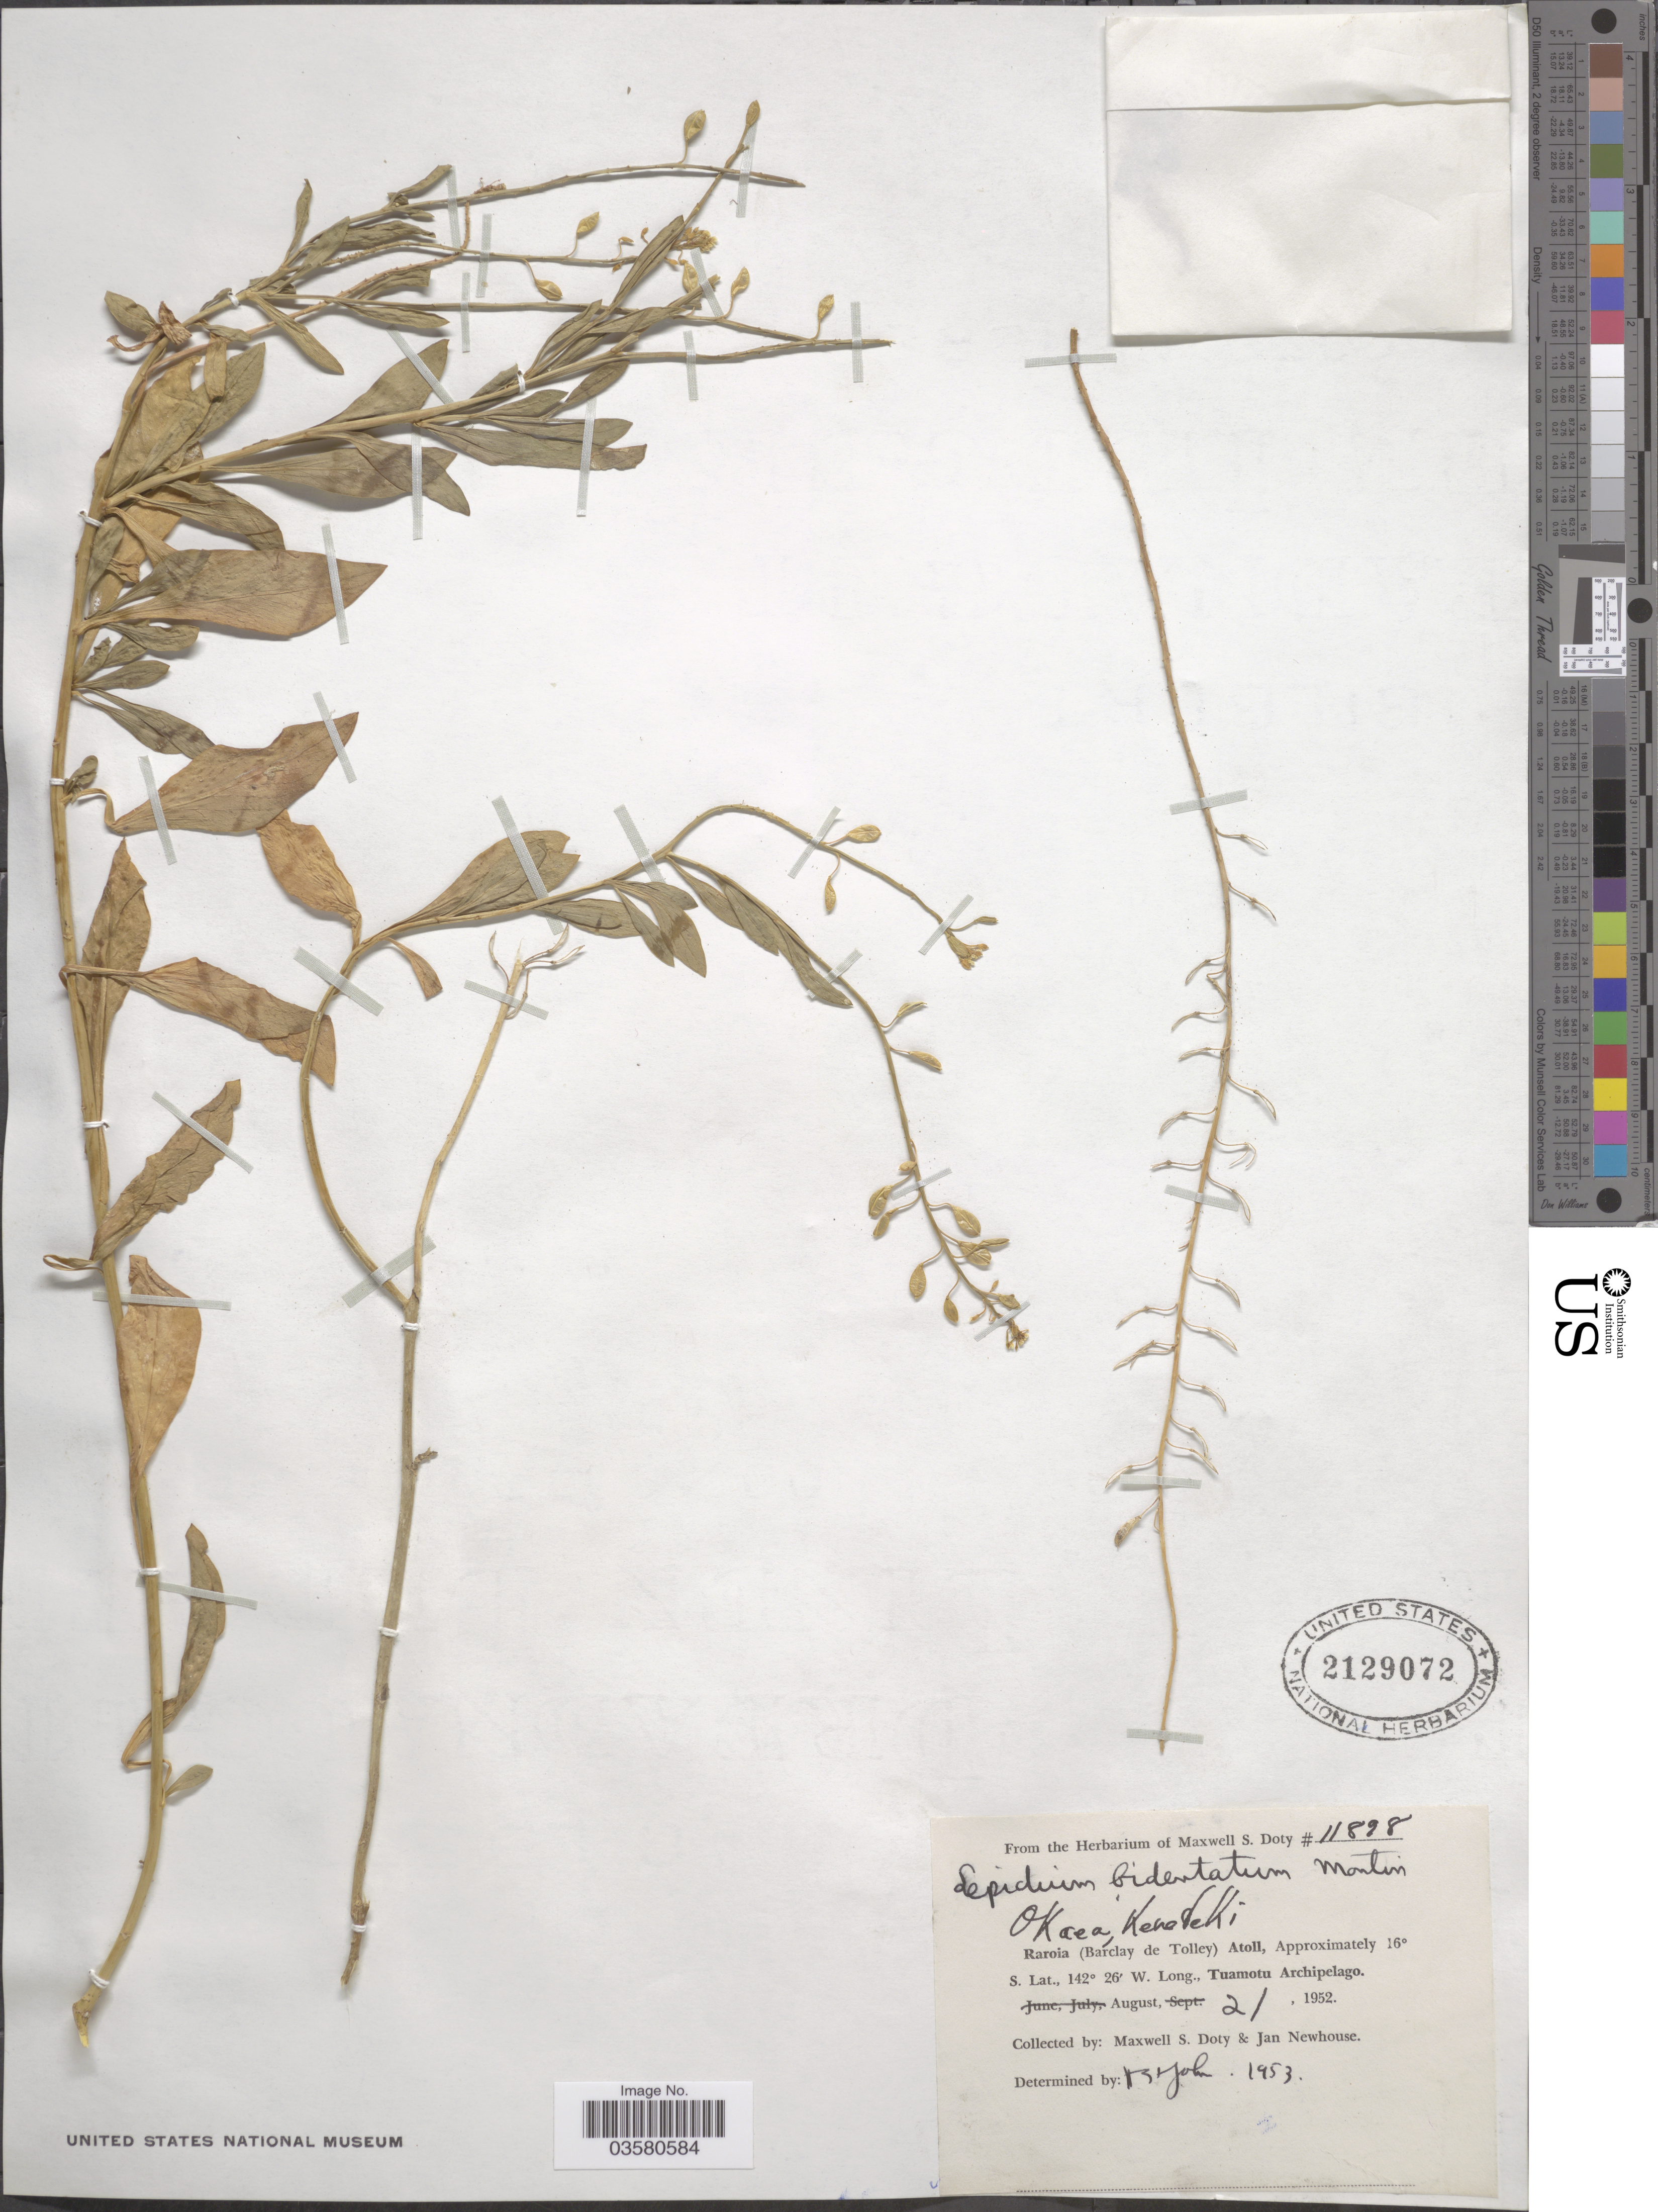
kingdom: Plantae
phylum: Tracheophyta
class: Magnoliopsida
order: Brassicales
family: Brassicaceae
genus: Lepidium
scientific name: Lepidium bidentatum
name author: Montin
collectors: M. S. Doty & J. Newhouse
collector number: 11898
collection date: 1952-08-21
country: French Polynesia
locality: Okaea, kena [illegible text]eki. [unsure placement] Raroia (Barclay de Tolley) Atoll. Tuamotu Archipelago.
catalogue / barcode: US 2129072